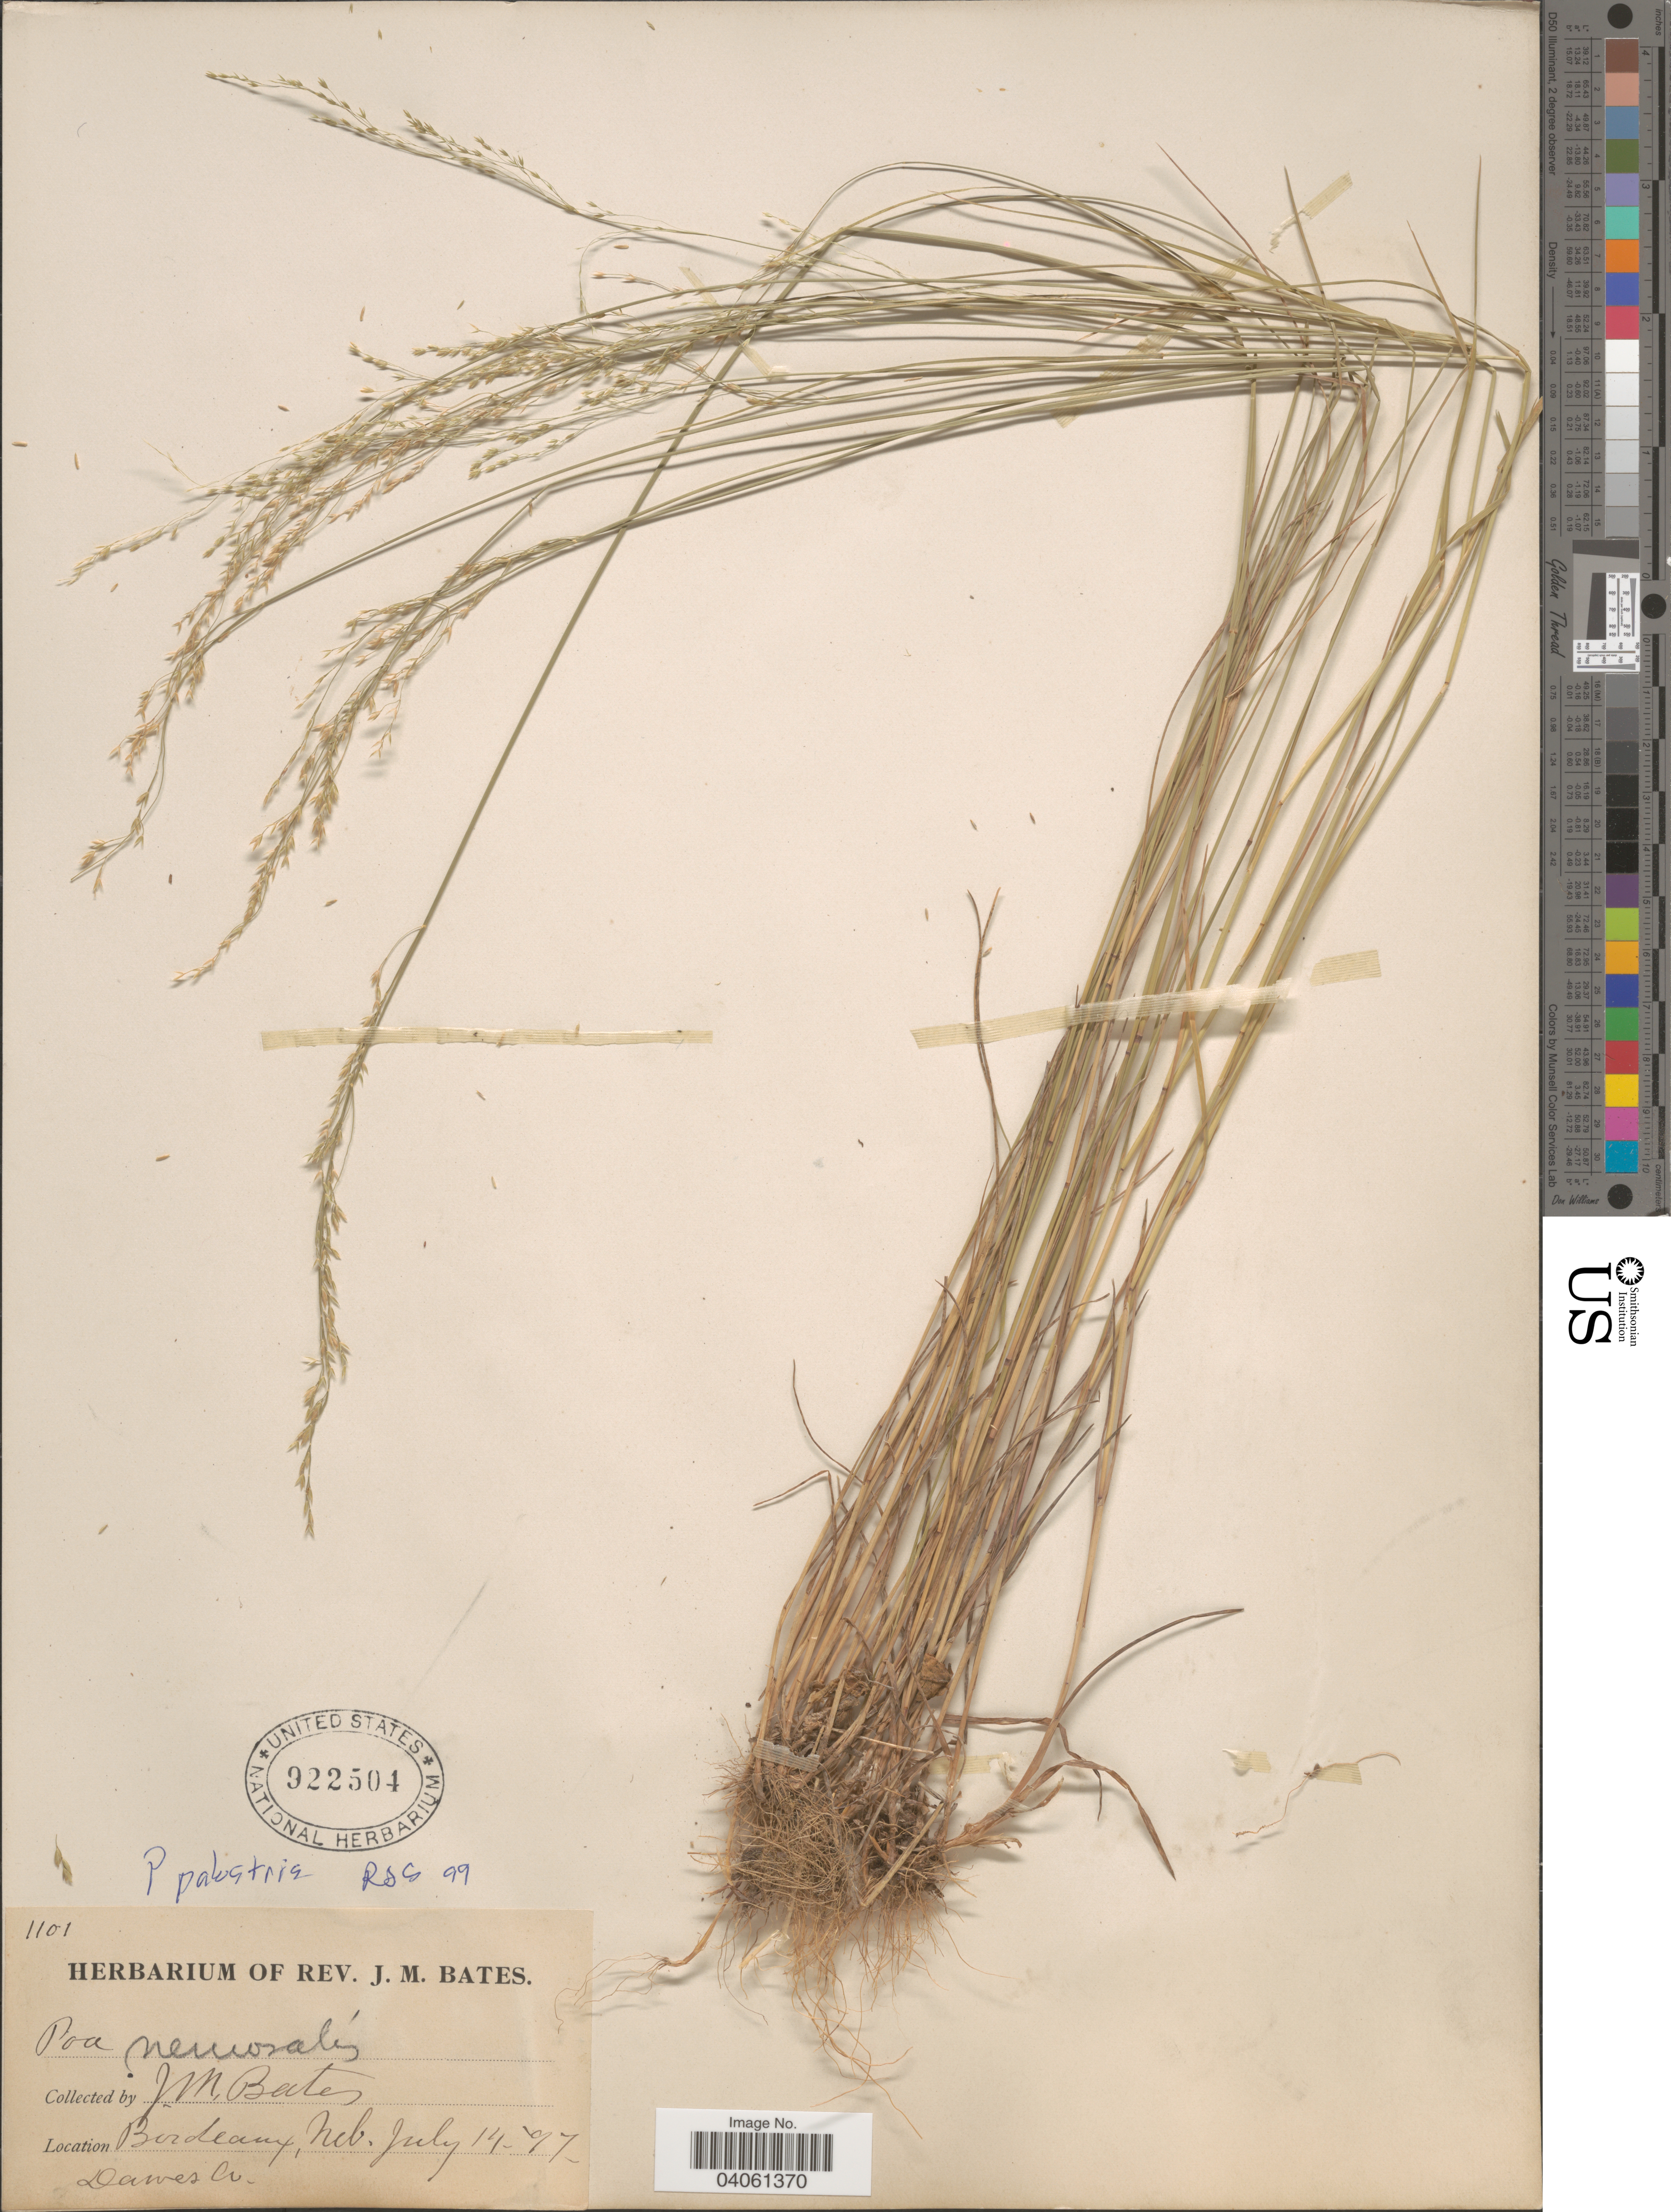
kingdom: Plantae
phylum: Tracheophyta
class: Liliopsida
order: Poales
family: Poaceae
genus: Poa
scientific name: Poa palustris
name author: L.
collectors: J. Bates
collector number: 1101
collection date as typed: Transcribed d/m/y: 14/7/97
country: United States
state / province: Nebraska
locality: Bordeaux. Davis Cr.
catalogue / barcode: US 922504